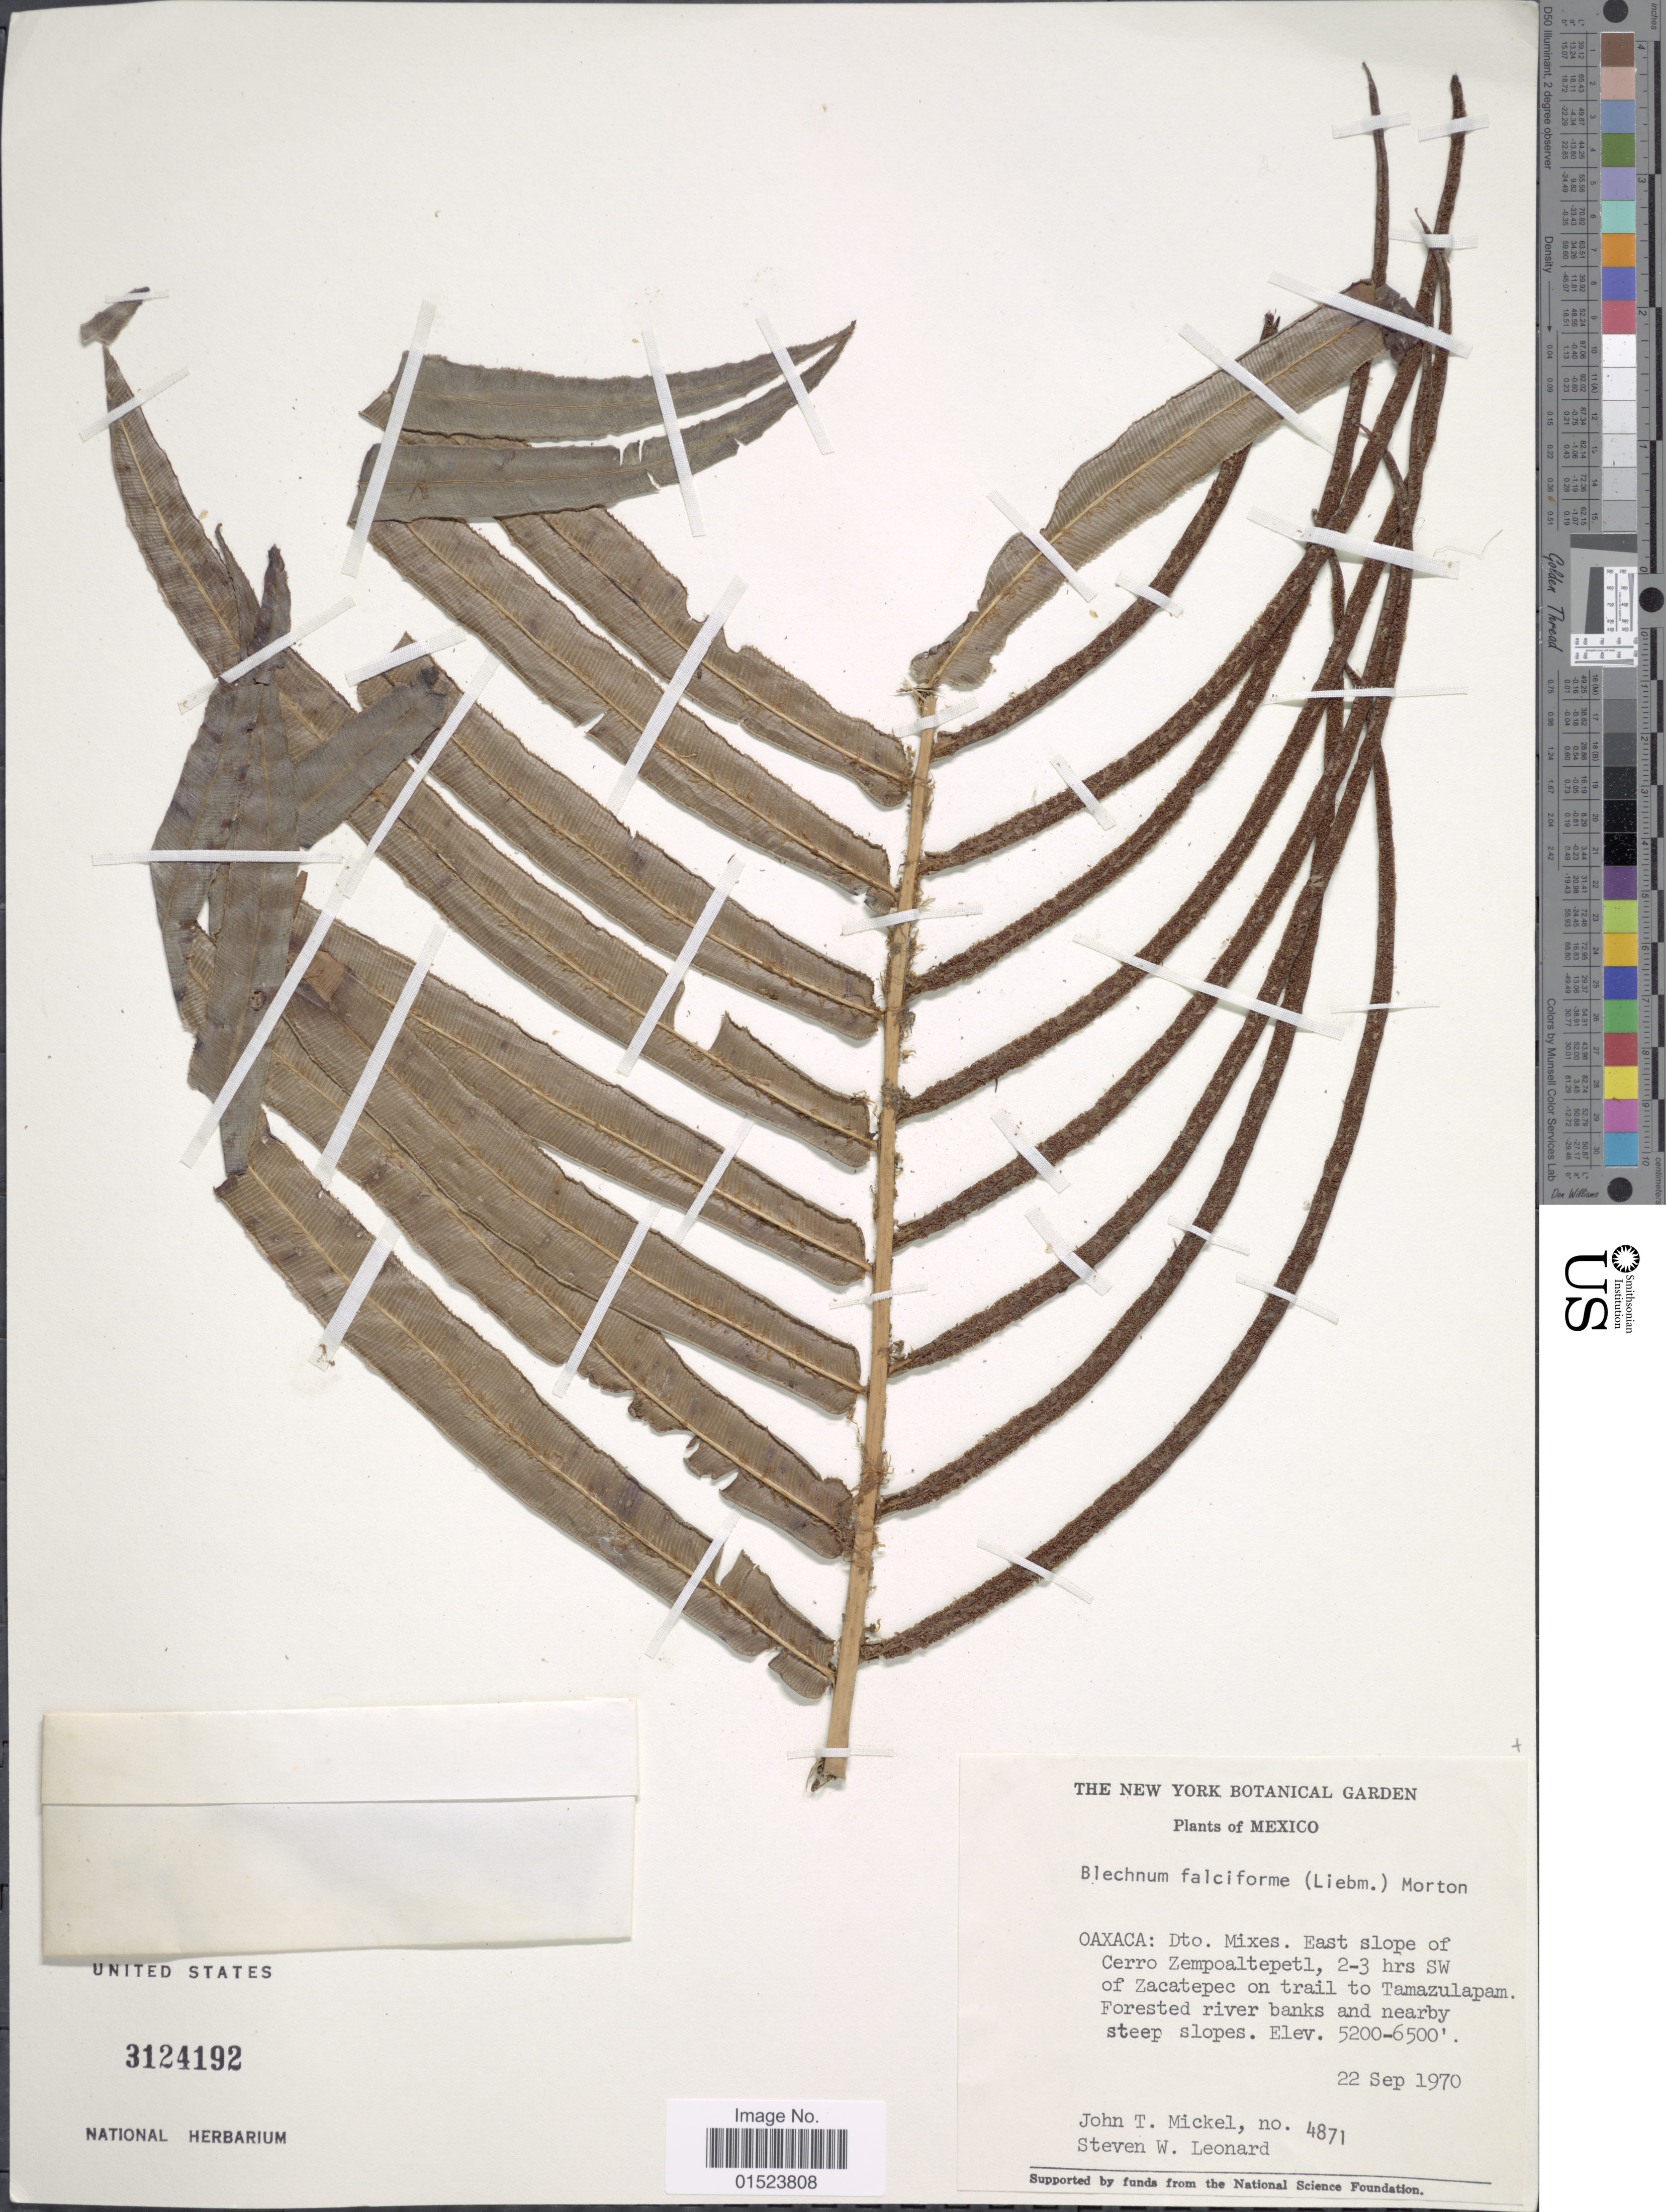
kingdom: Plantae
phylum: Tracheophyta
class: Polypodiopsida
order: Polypodiales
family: Blechnaceae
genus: Blechnum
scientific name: Blechnum falciforme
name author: (Liebm.) C. Chr.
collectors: J. T. Mickel & S. W. Leonard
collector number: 4871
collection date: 1970-09-22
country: Mexico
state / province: Oaxaca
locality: Dto. Mixes. East slope of Cerro Zempoaltepetl, 2-3 hrs SW of Zacatapec on trail to Tamazulapam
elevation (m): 1585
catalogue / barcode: US 3124192